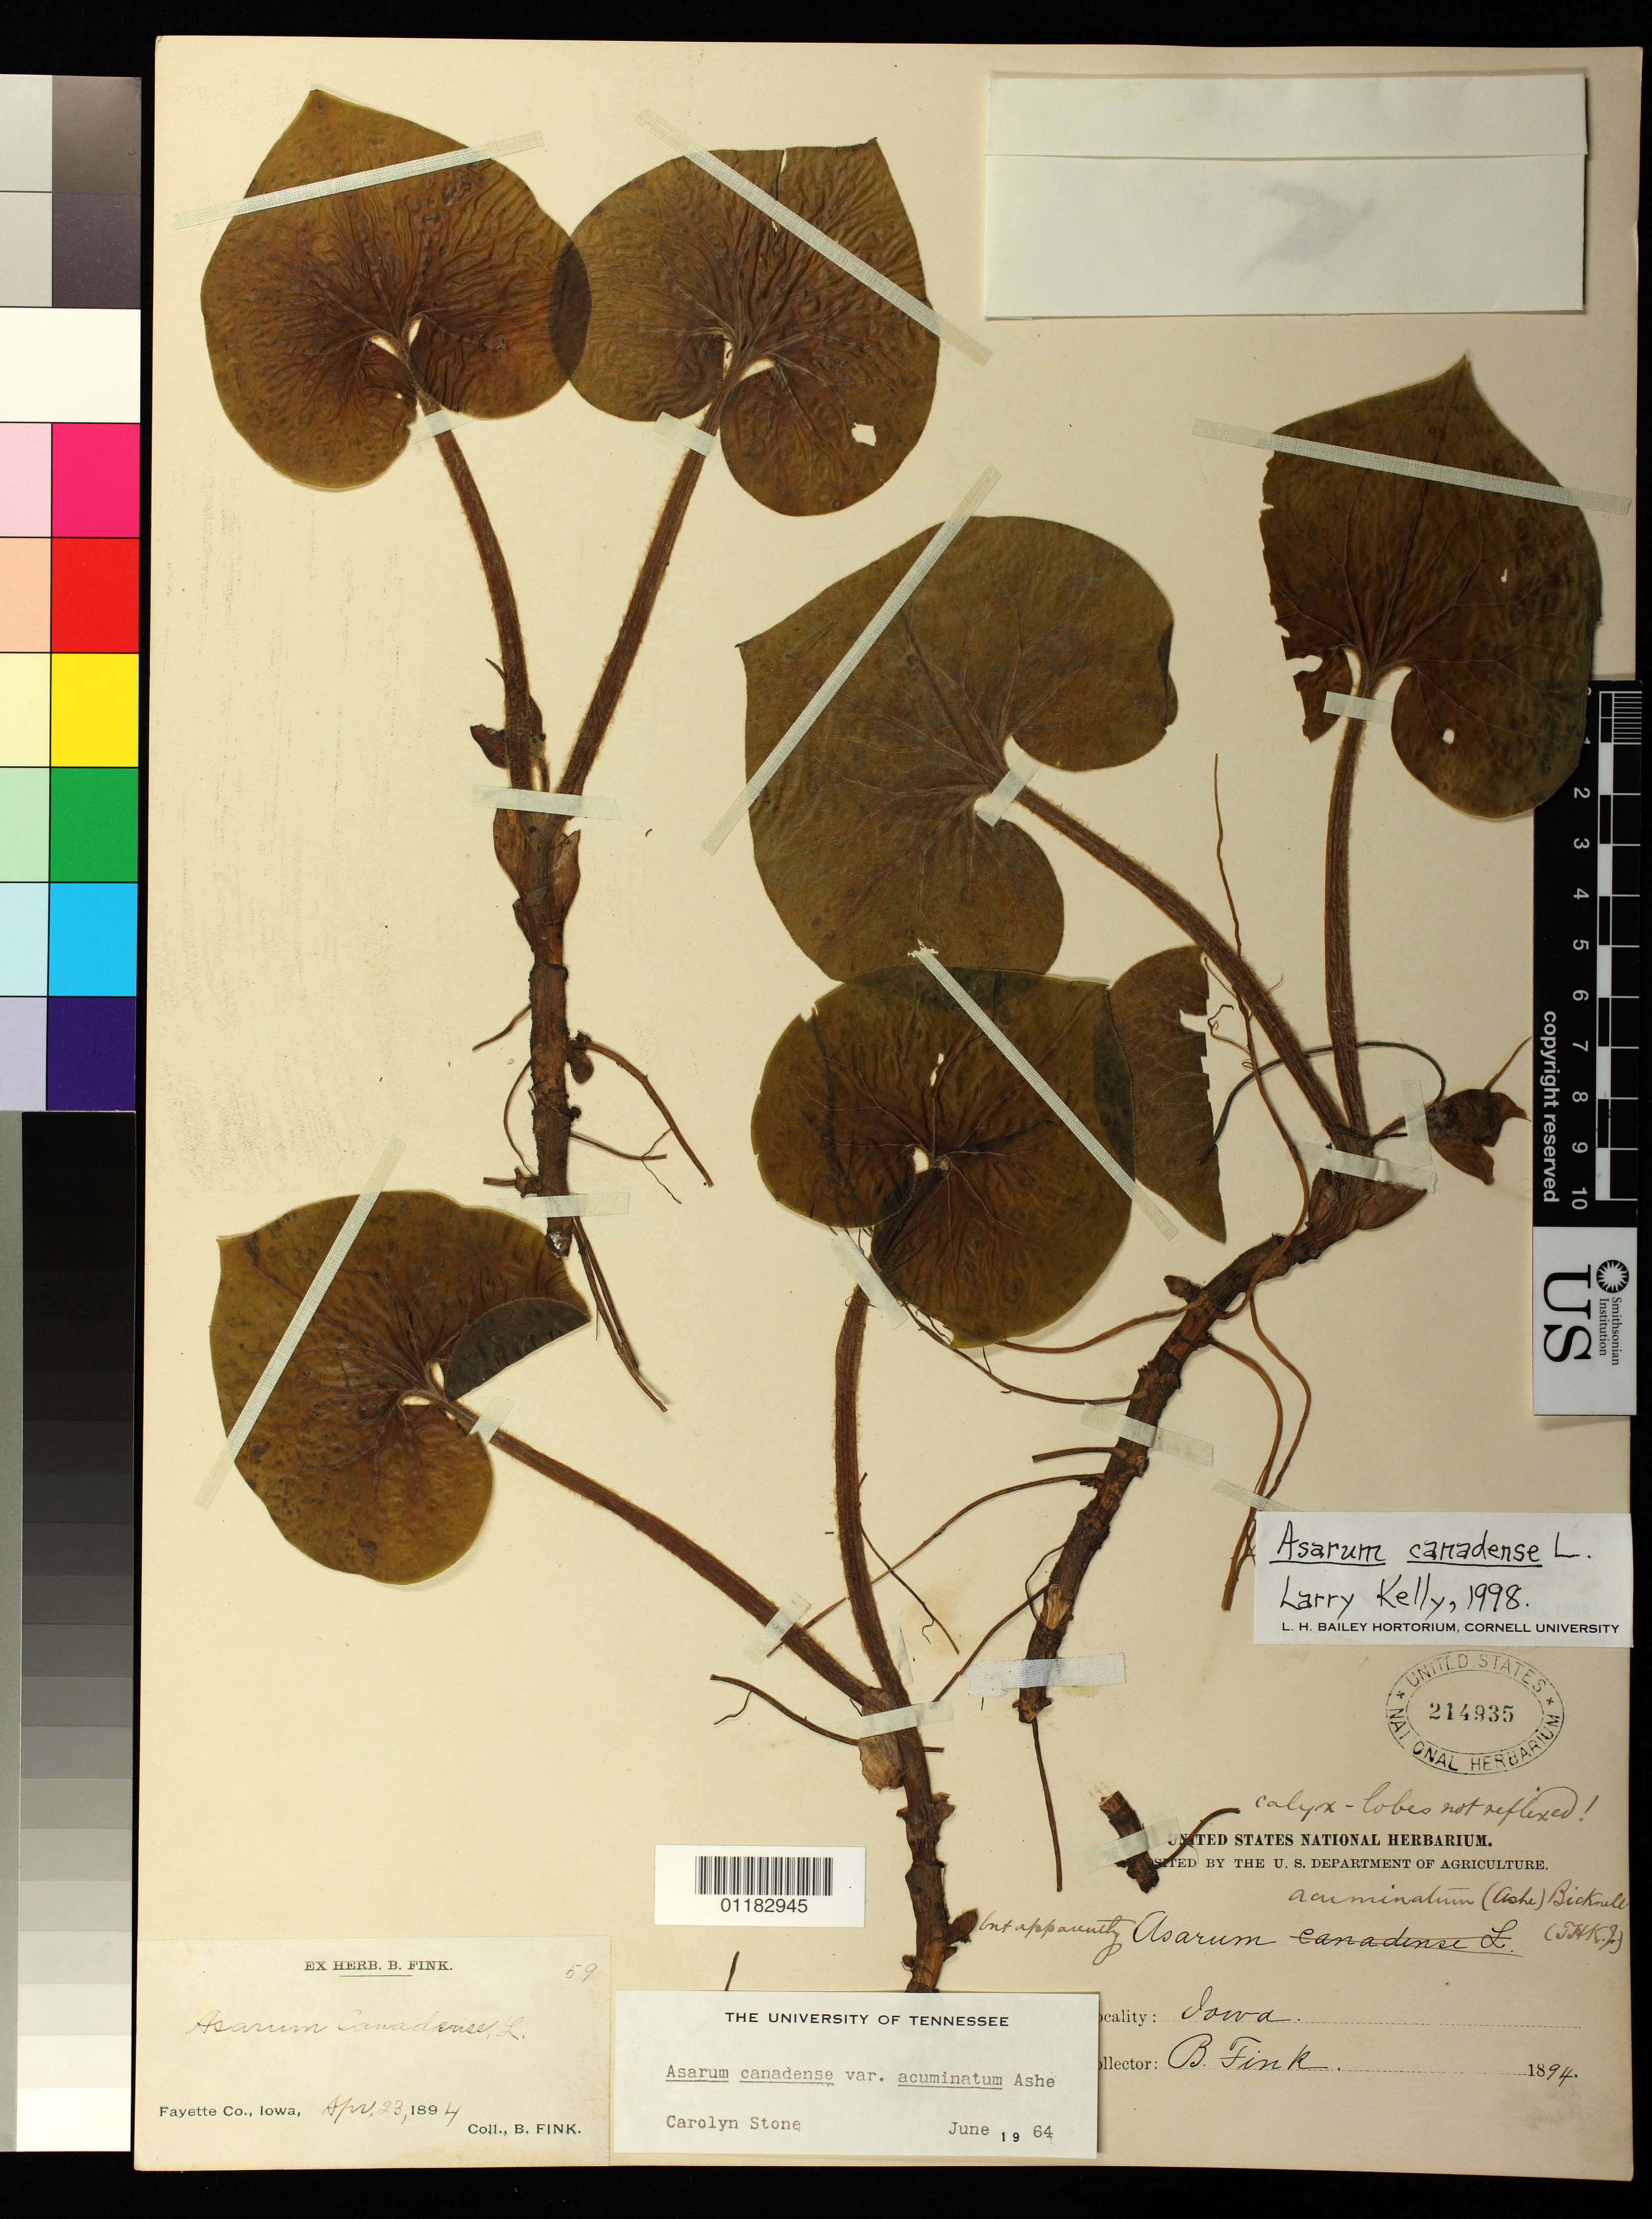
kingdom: Plantae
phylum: Tracheophyta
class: Magnoliopsida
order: Piperales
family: Aristolochiaceae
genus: Asarum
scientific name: Asarum canadense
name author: L.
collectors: B. Fink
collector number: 59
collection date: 1894-04-23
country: United States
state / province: Iowa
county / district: Fayette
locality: Fayette County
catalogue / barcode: US 214935